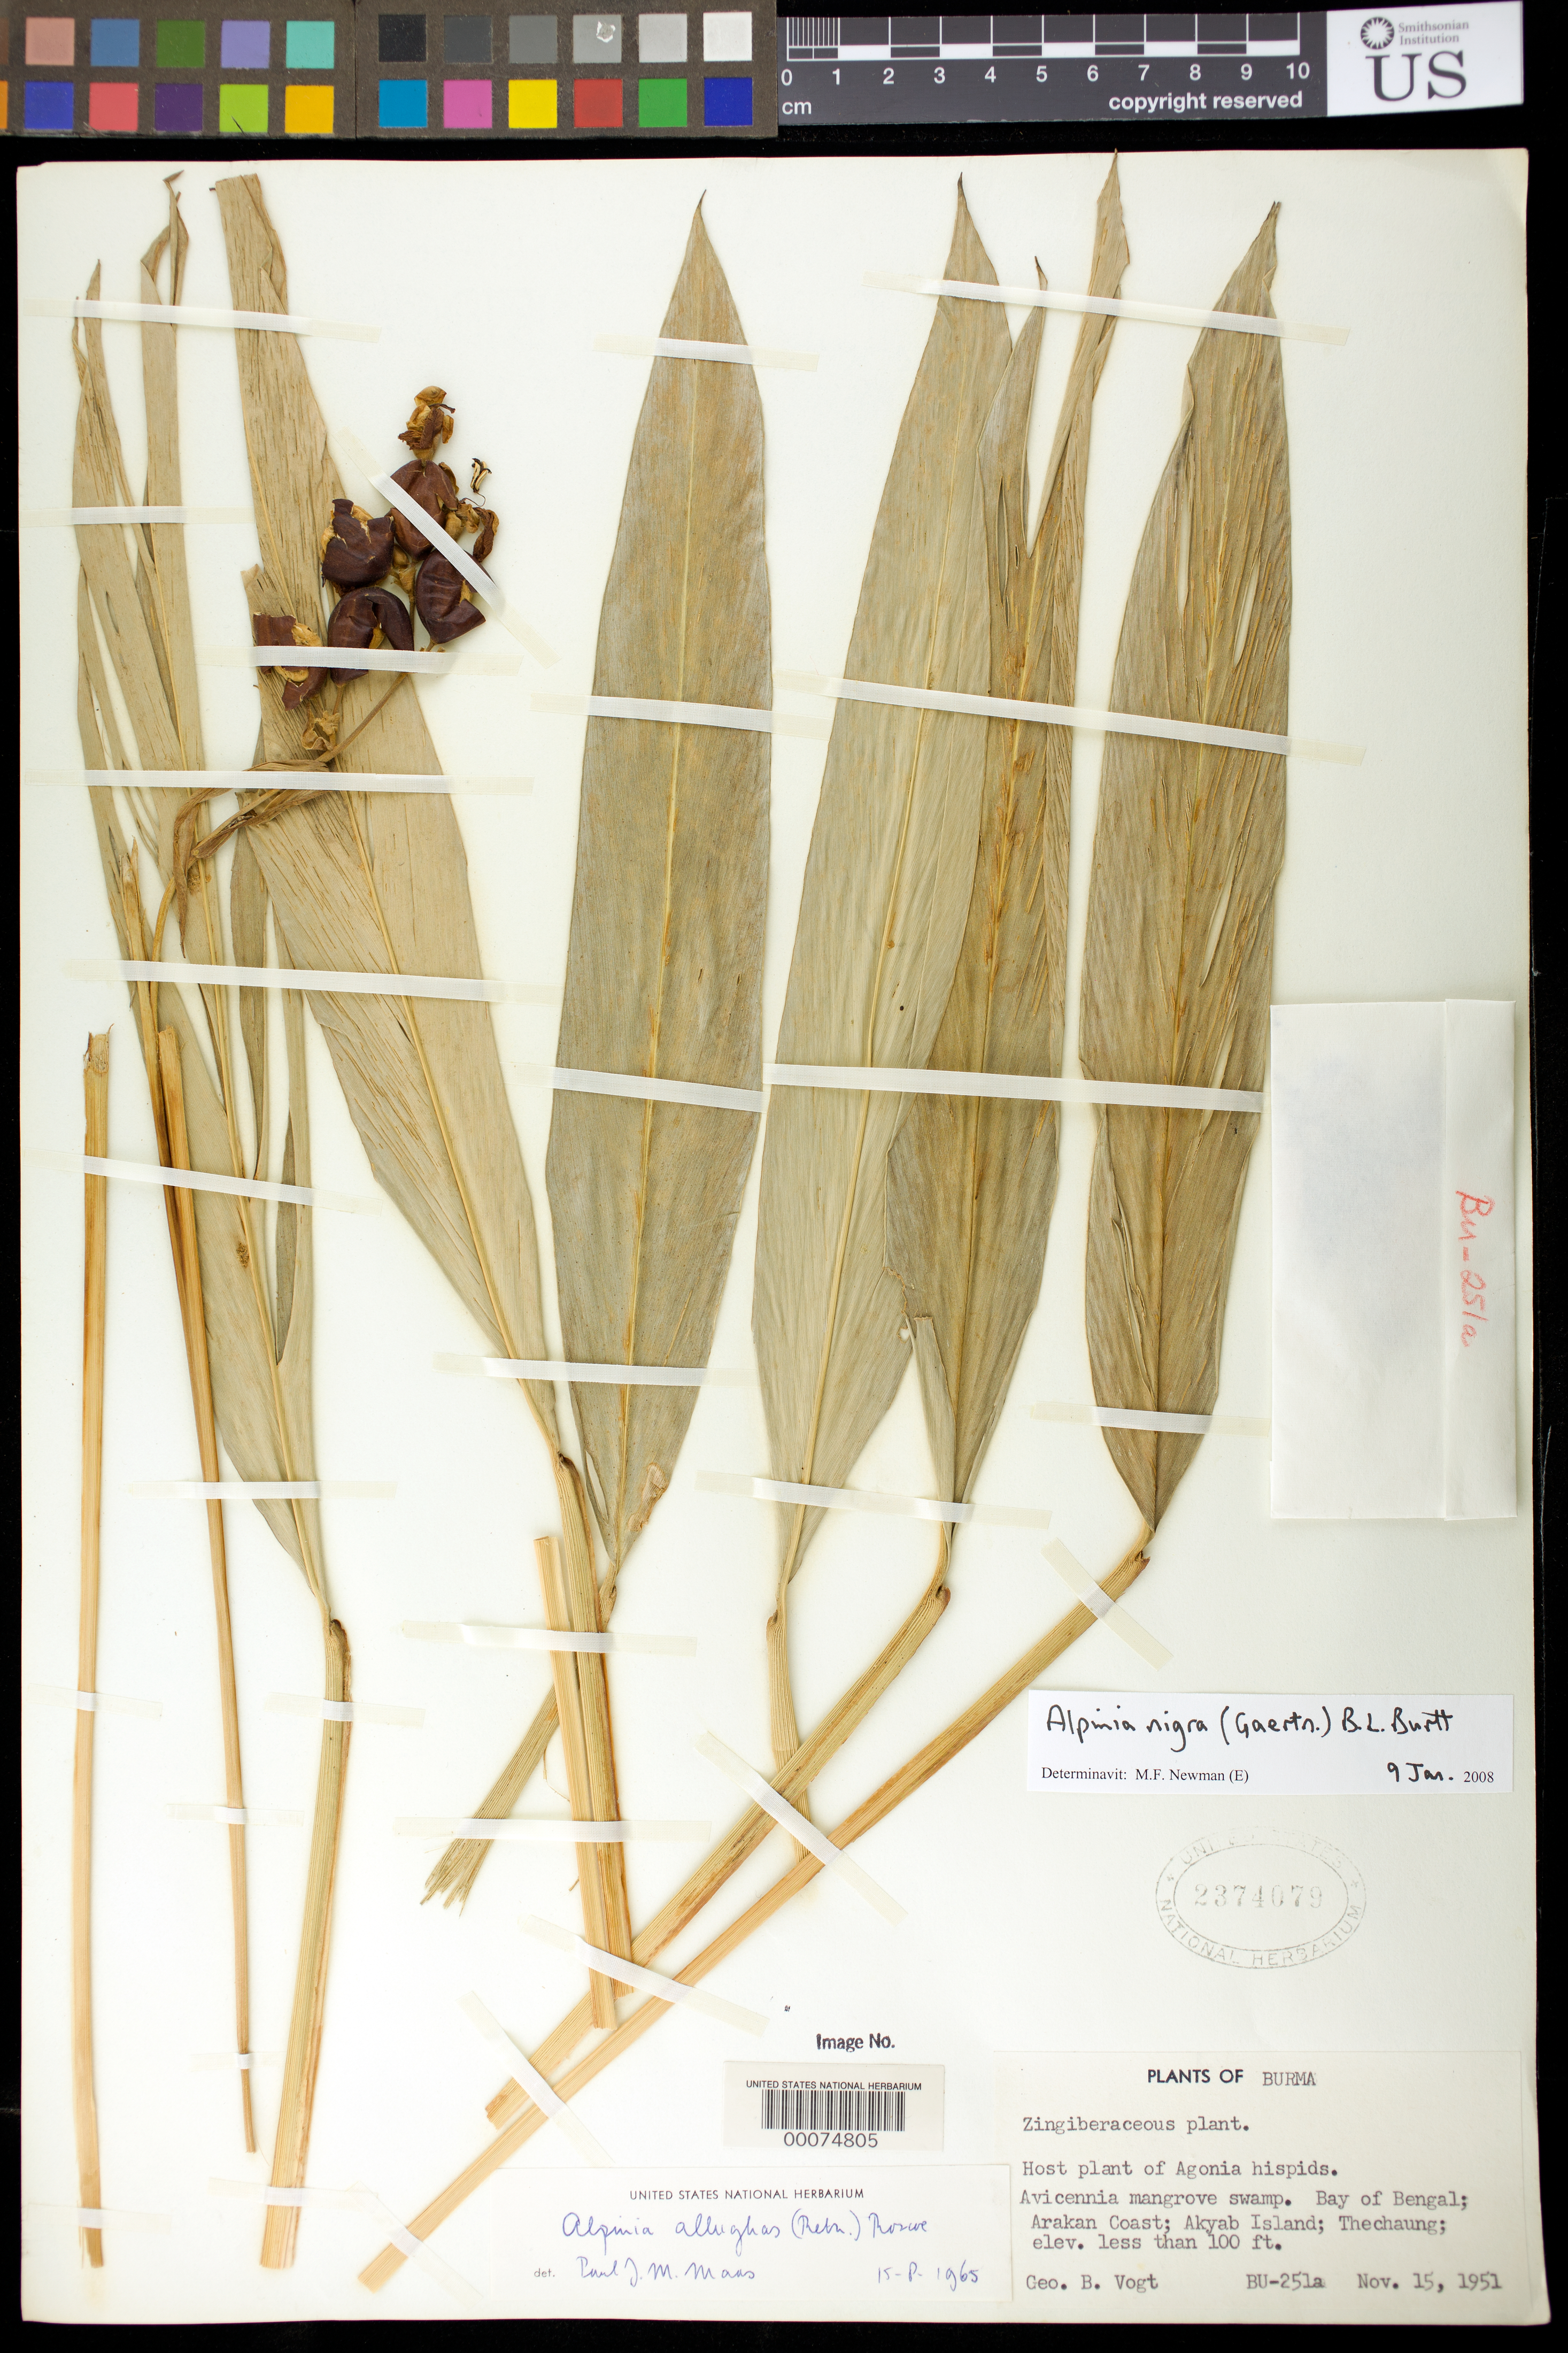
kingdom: Plantae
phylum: Tracheophyta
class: Liliopsida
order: Zingiberales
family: Zingiberaceae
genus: Alpinia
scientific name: Alpinia nigra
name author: (Gaertn.) B.L. Burtt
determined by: Newman, M. F.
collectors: G. B. Vogt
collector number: Bu-251a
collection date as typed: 15 Nov 1951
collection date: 1951-11-15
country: Myanmar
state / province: Rakhine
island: Akyab Island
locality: Arakan state, Thechaung.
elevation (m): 30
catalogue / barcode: US 2374079